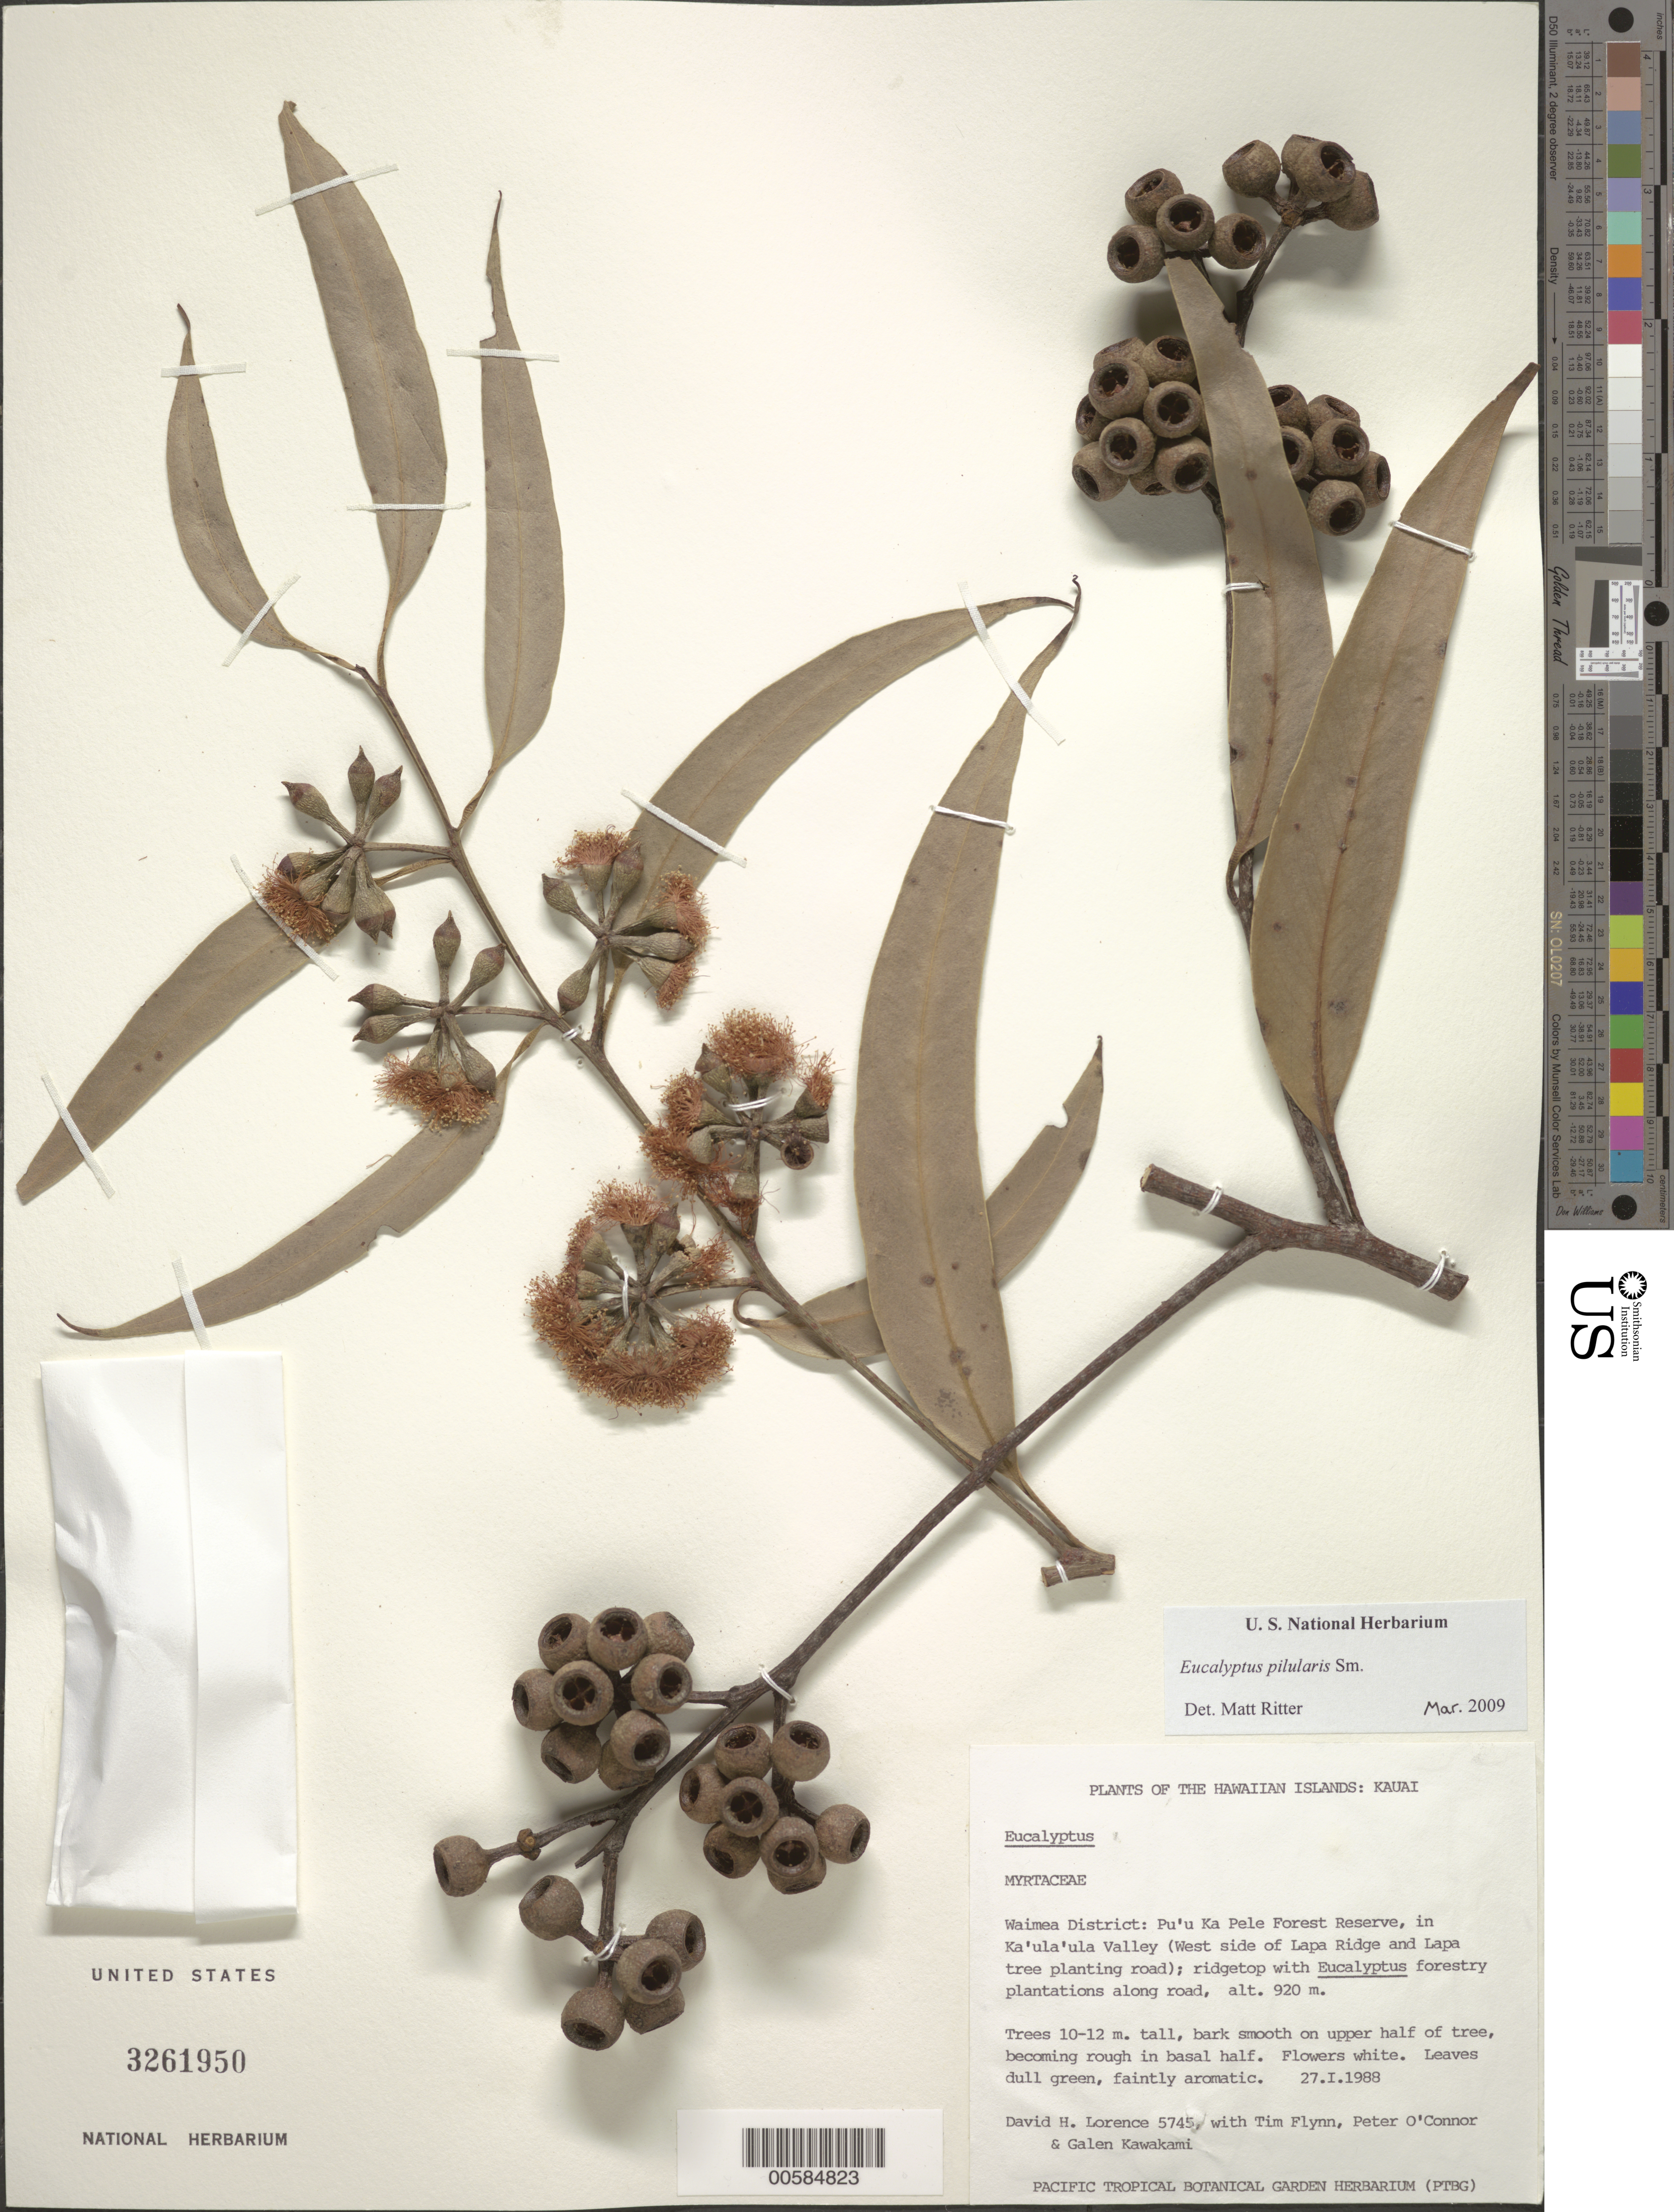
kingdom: Plantae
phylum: Tracheophyta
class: Magnoliopsida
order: Myrtales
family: Myrtaceae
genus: Eucalyptus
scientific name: Eucalyptus pilularis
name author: Sm.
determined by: Ritter, M.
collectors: D. Lorence, T. W. Flynn, P. O'Connor & G. Kawakami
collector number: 5745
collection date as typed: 27 Jan 1988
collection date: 1988-01-27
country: United States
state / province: Hawaii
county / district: Kauai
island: Kaua'i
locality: Waimea Dist: Pu'u Ka Pele For Res, in Ka'ula'ula Valley (W side of Lapa Ridge and Lapa tree planting road).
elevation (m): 920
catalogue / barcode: US 3261950